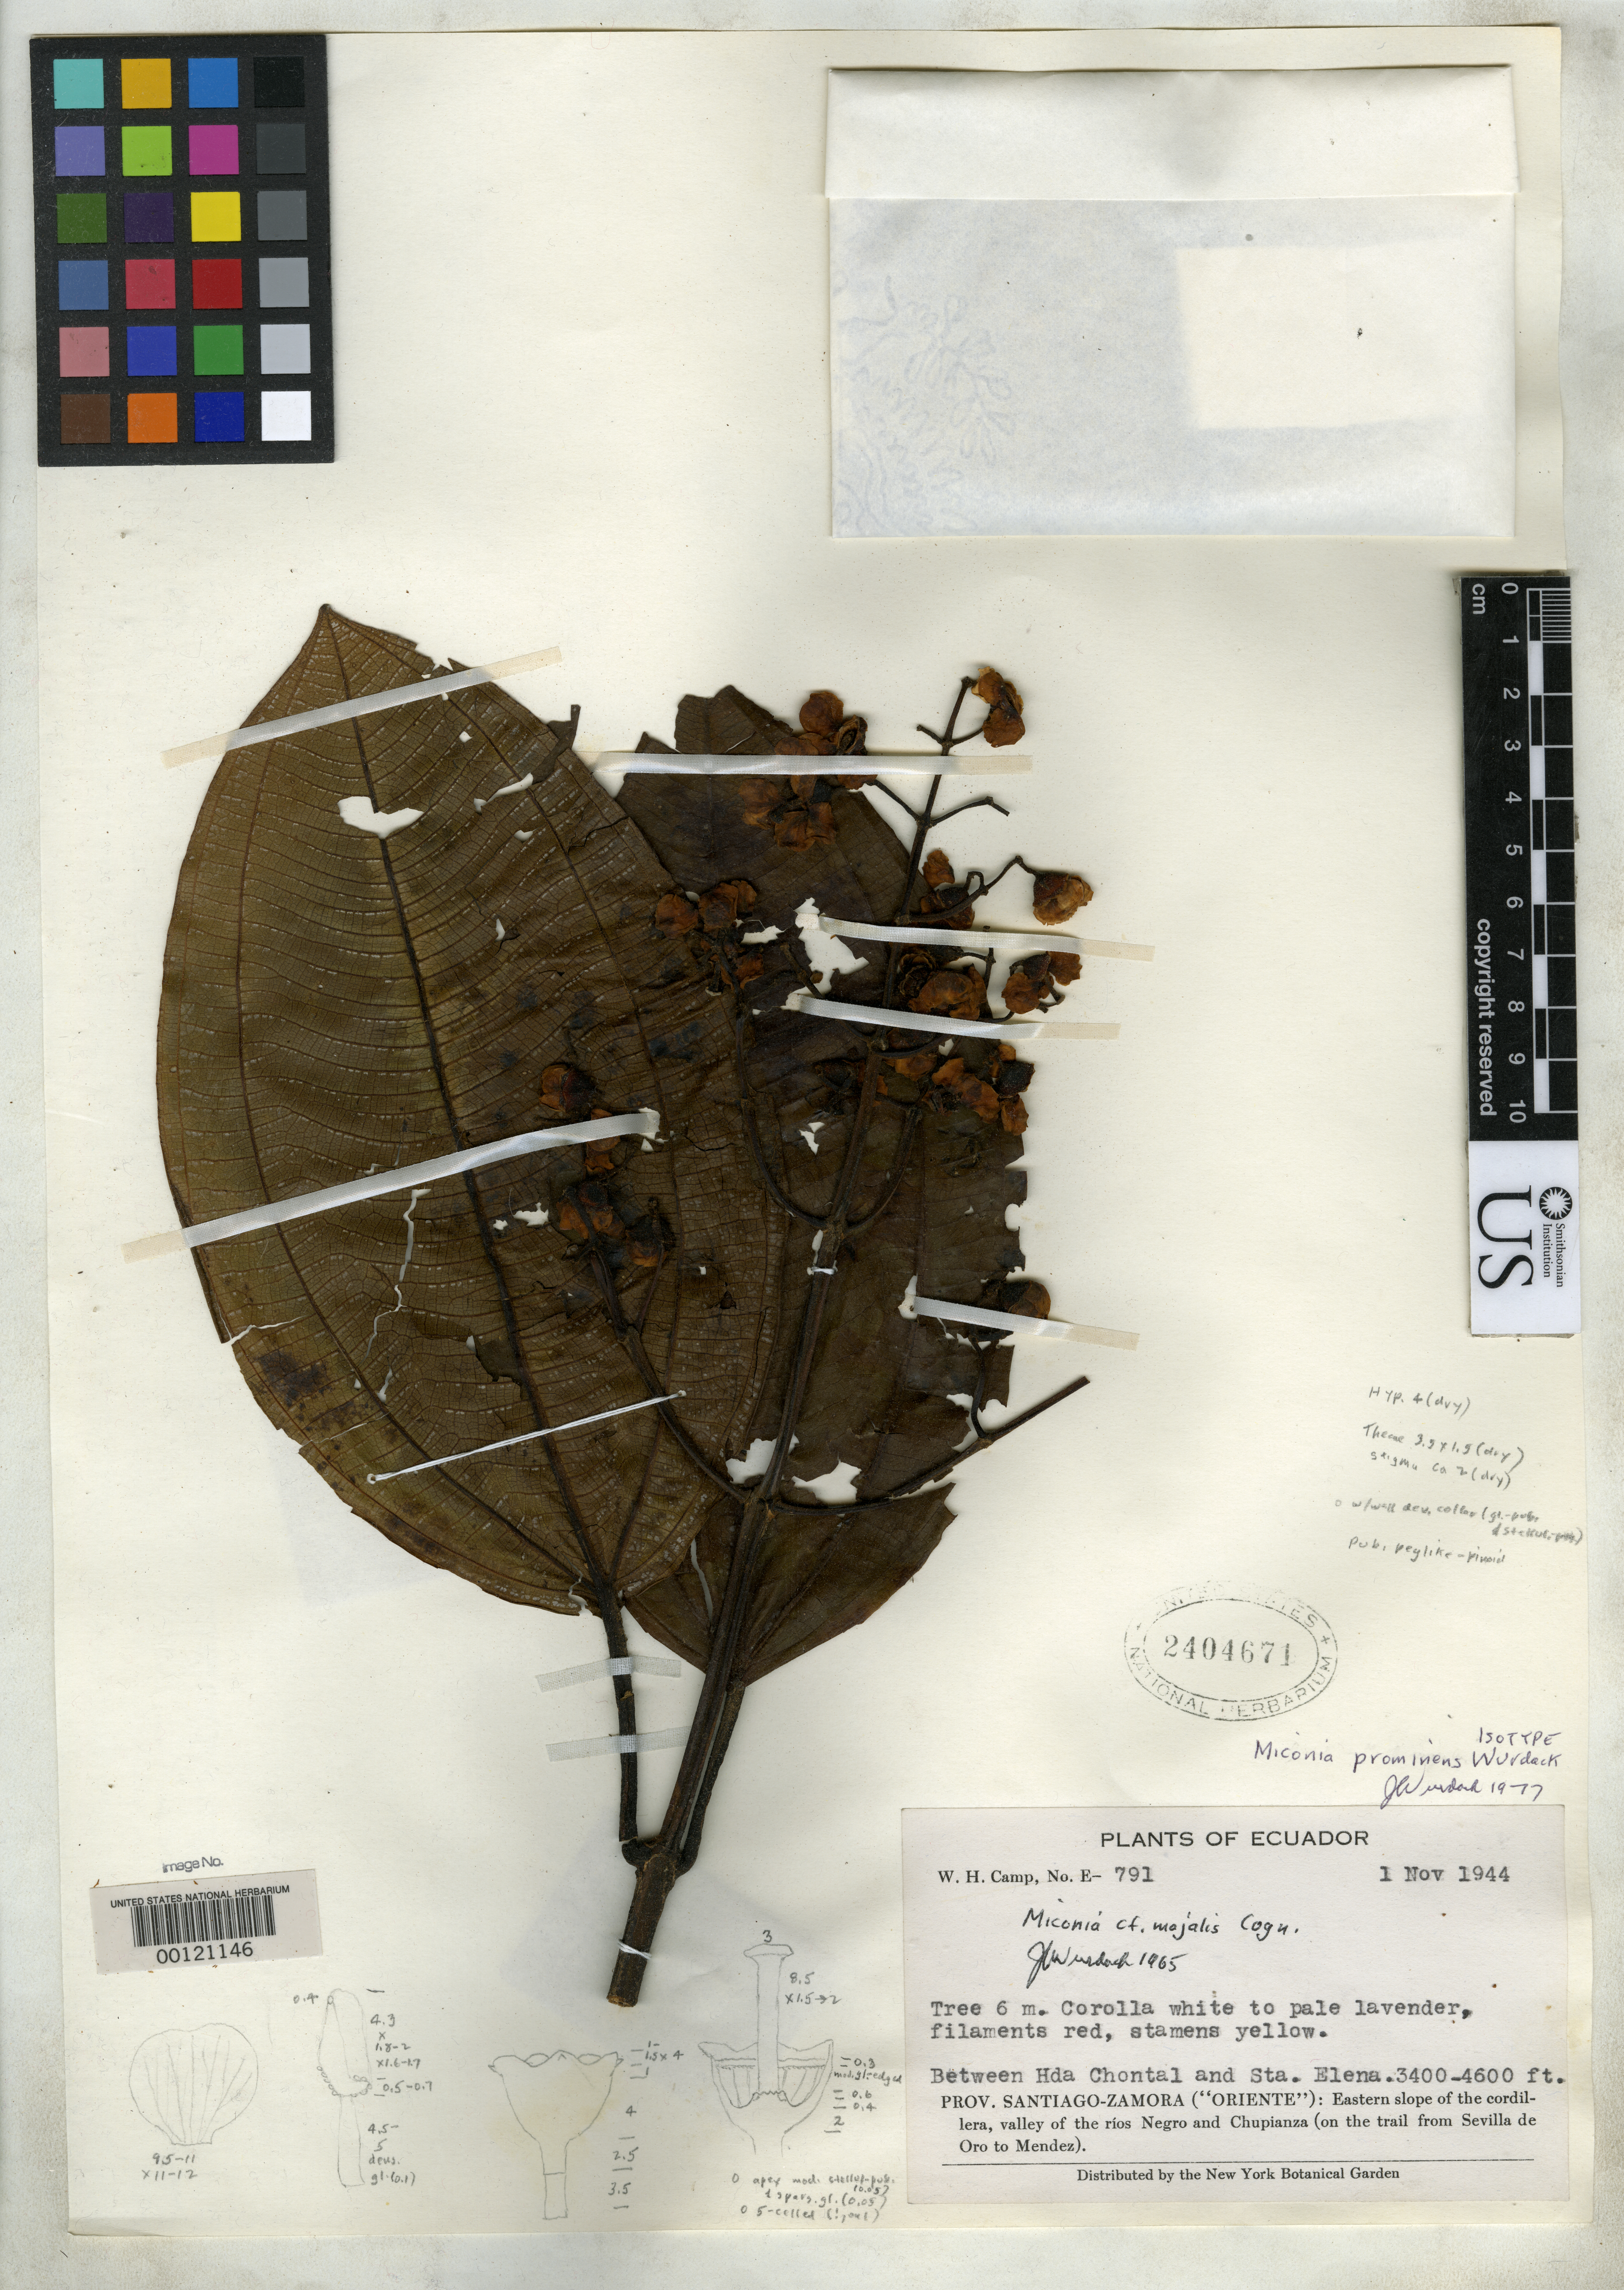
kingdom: Plantae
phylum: Tracheophyta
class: Magnoliopsida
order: Myrtales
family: Melastomataceae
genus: Miconia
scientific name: Miconia prominens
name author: Wurdack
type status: Isotype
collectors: W. H. Camp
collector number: E-791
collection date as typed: Nov. 1, 1944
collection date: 1944-11-01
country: Ecuador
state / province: Morona-Santiago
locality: Prov. Santiago-Zamora ("Oriente"): eastern slope of the cordillera, valley of the rios Negro and Chupianza (on the trail from Sevilla de Oro to Mendez). Between Hda. Chontal and Sta. Elena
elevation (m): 1036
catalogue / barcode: US 2404671